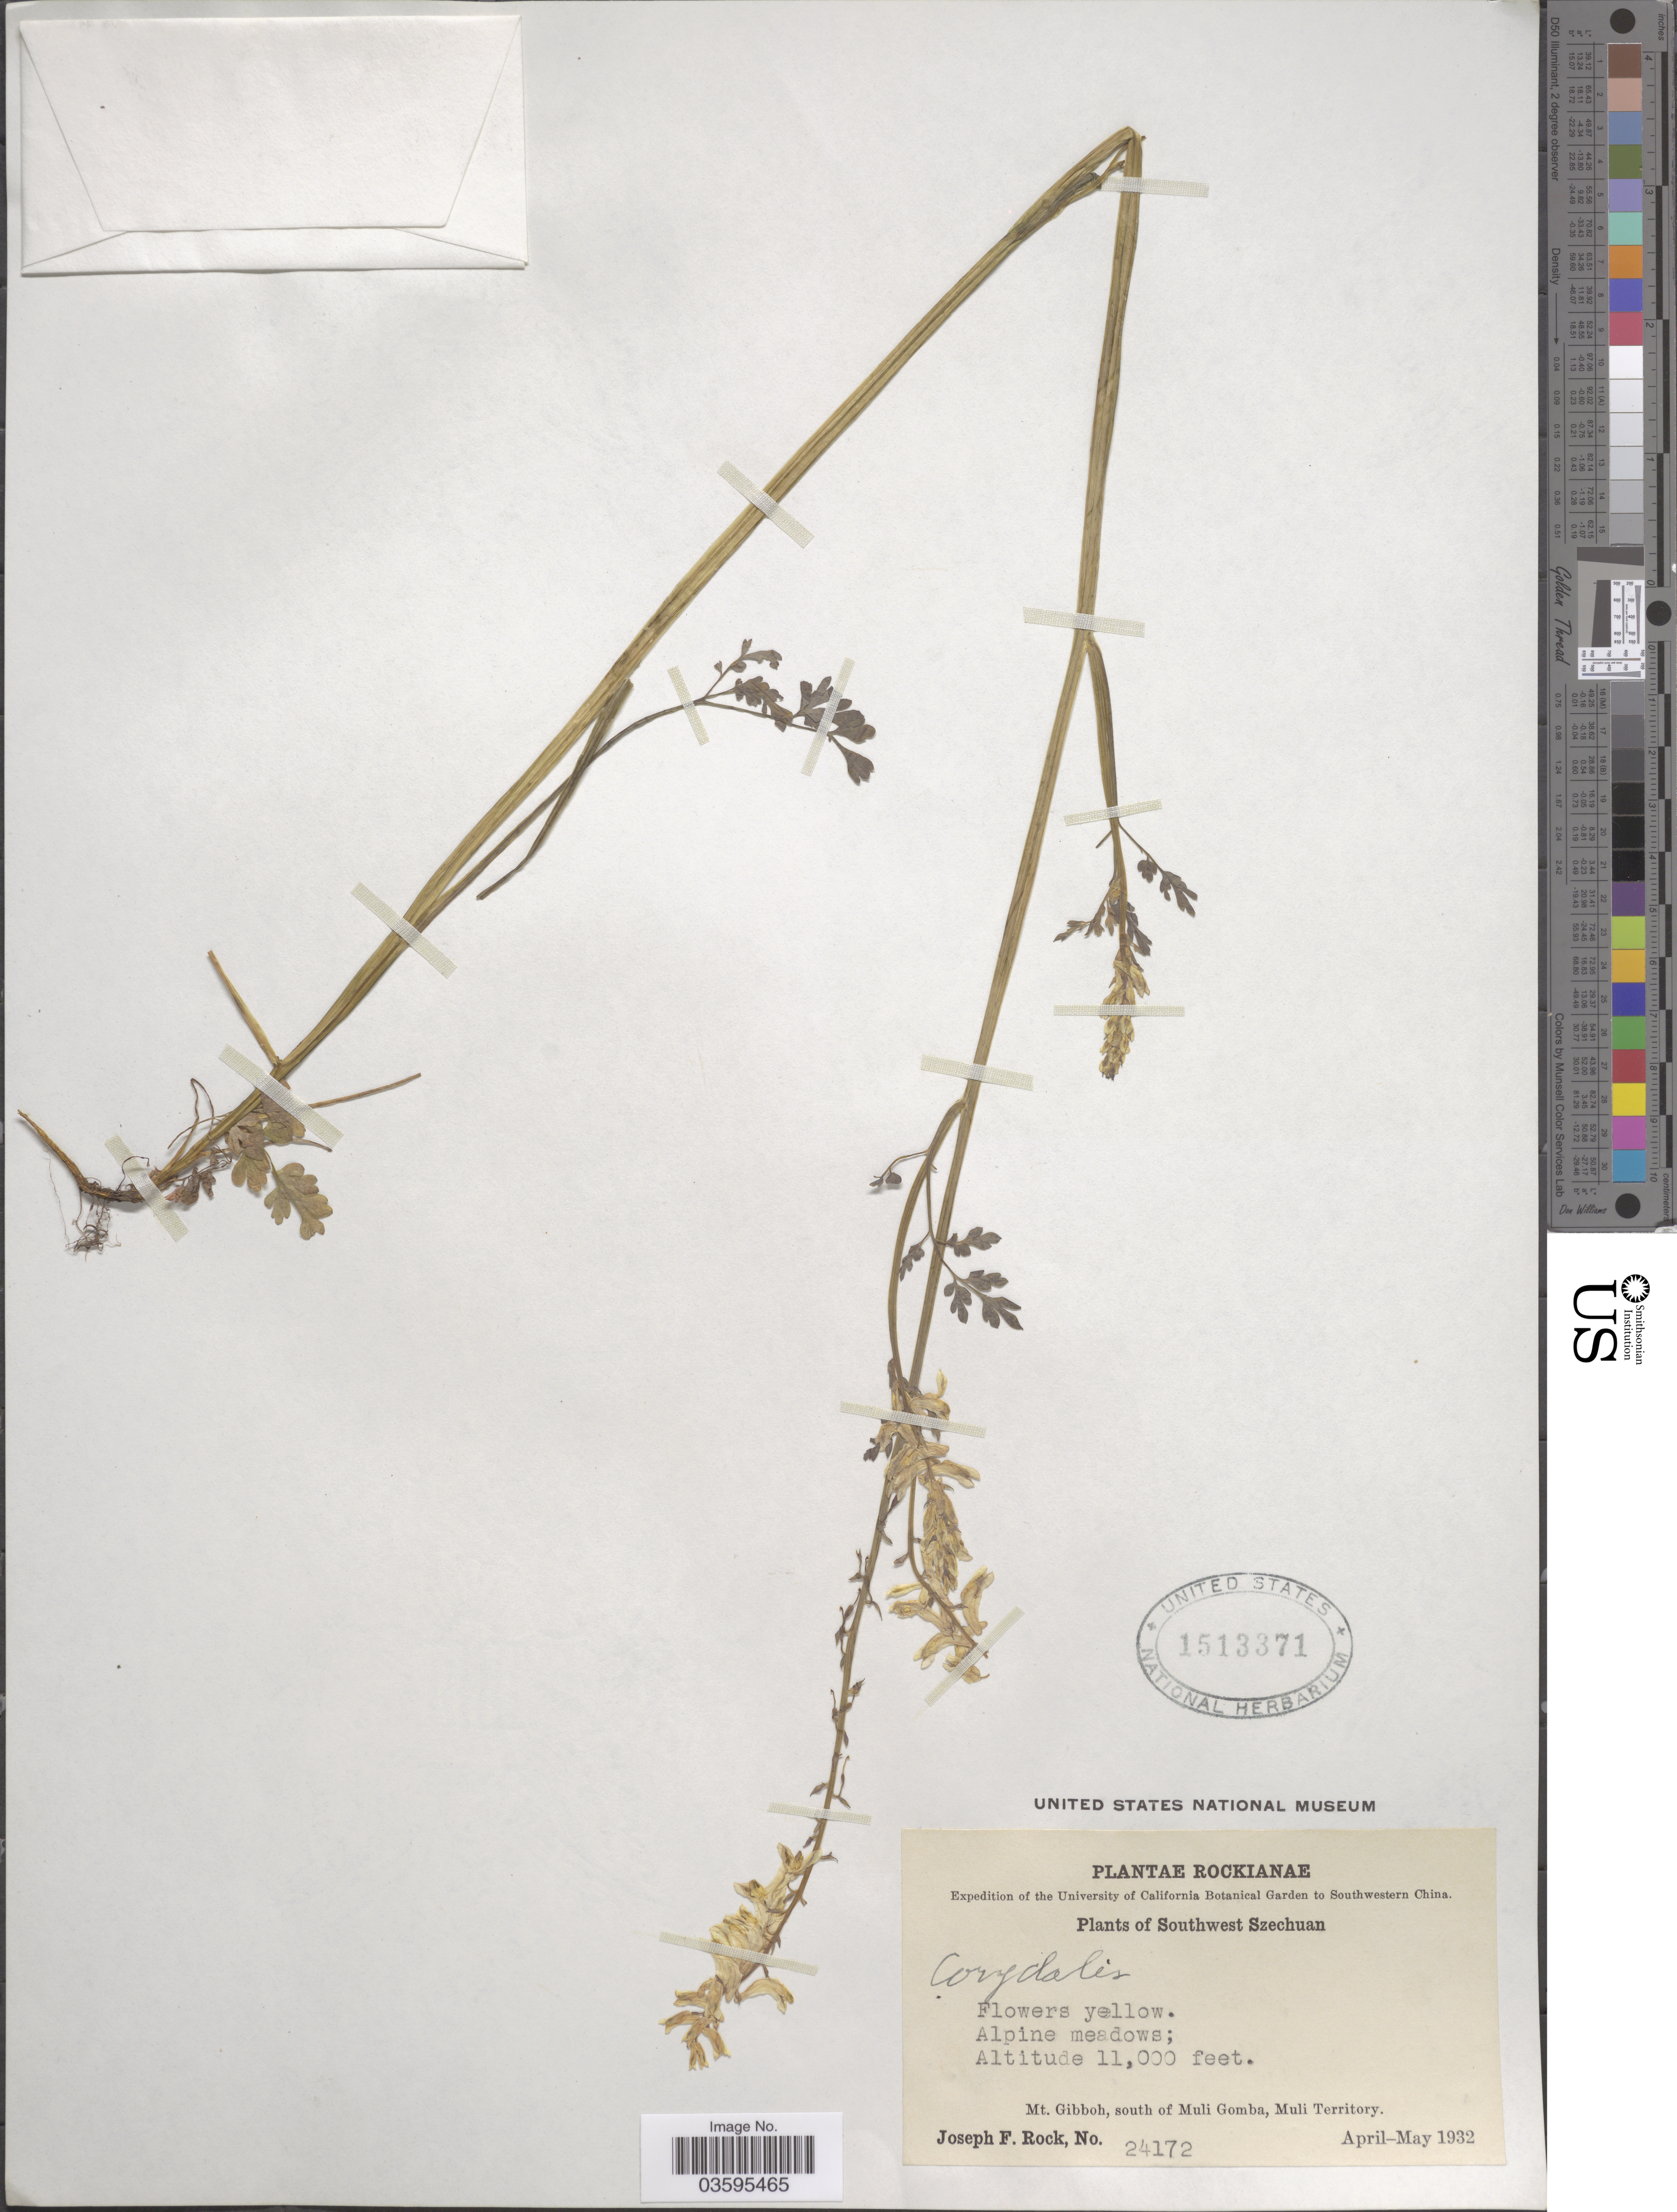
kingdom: Plantae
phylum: Tracheophyta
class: Magnoliopsida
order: Ranunculales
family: Papaveraceae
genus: Corydalis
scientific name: Corydalis sp.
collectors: J. F. Rock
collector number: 24172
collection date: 1932-04/1932-05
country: China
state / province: Sichuan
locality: Southwestern China. Southwest Szechuan. Mt. Gibboh, south of Muli Gomba, Muli Territory.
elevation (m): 3353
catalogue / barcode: US 1513371